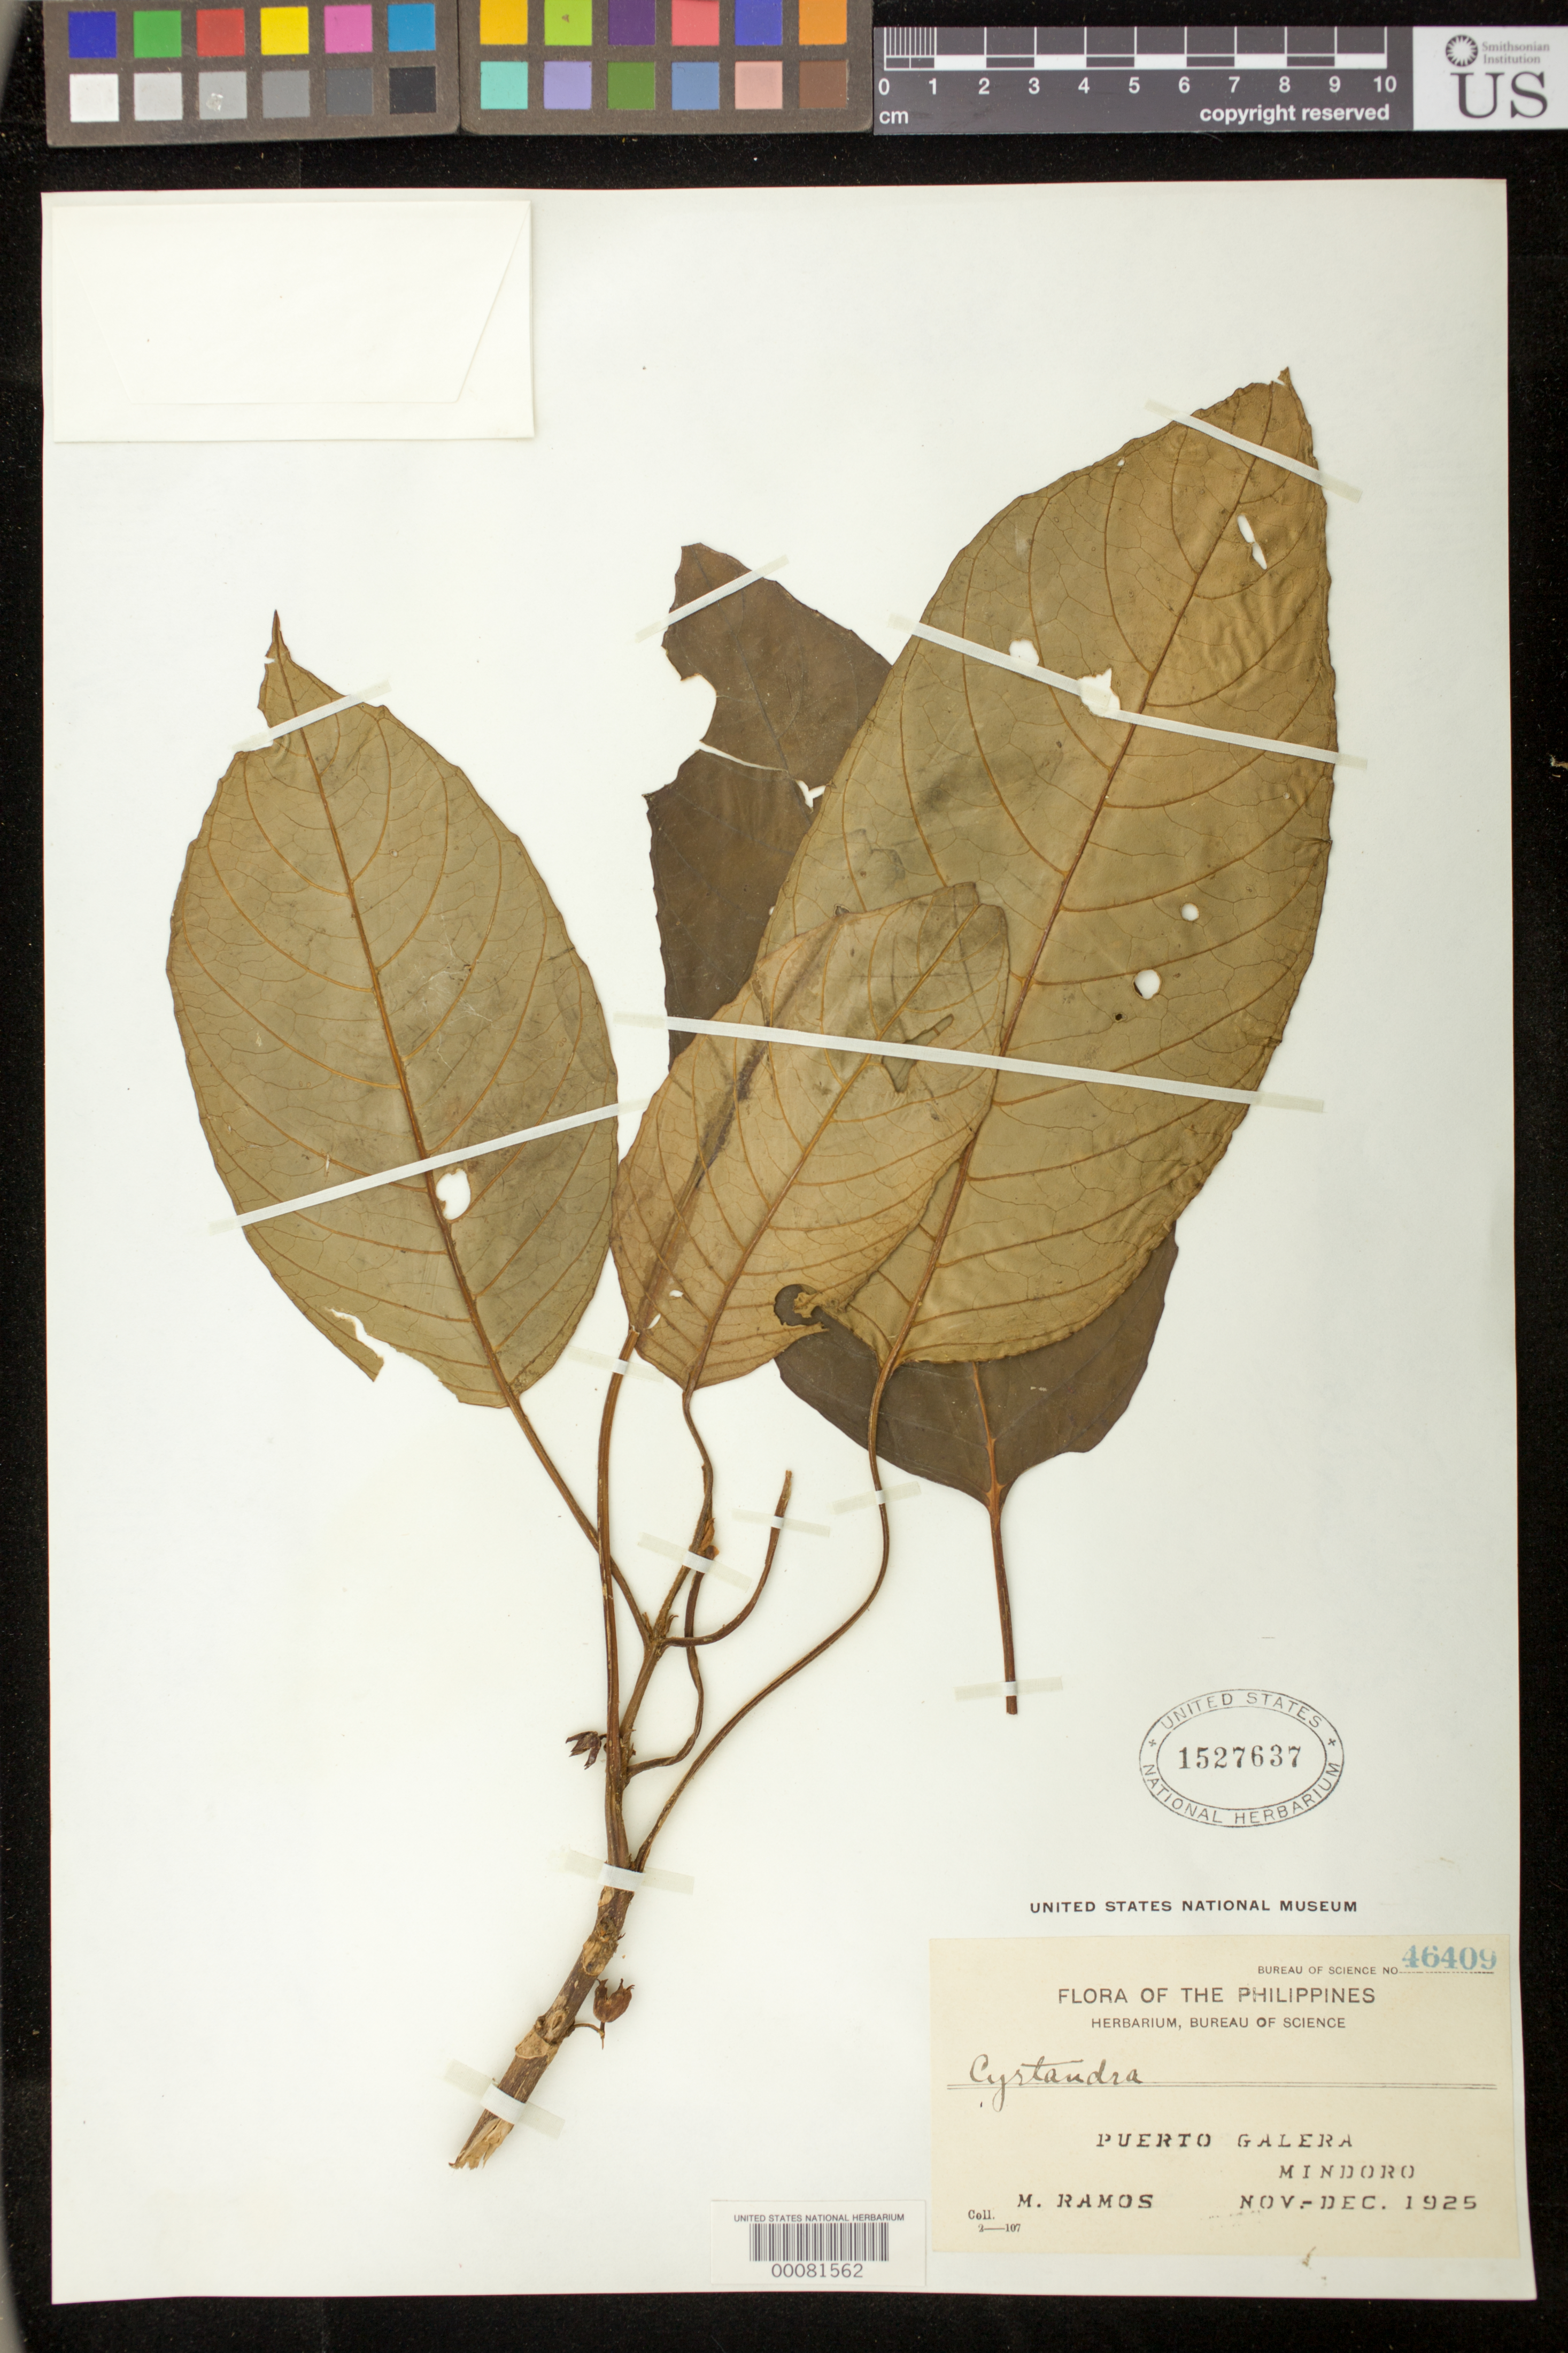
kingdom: Plantae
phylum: Tracheophyta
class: Magnoliopsida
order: Lamiales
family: Gesneriaceae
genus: Cyrtandra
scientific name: Cyrtandra sp.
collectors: M. Ramos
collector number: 46409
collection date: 1925-11/1925-12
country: Philippines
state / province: Mimaropa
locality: Puerto Galera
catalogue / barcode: US 1527637